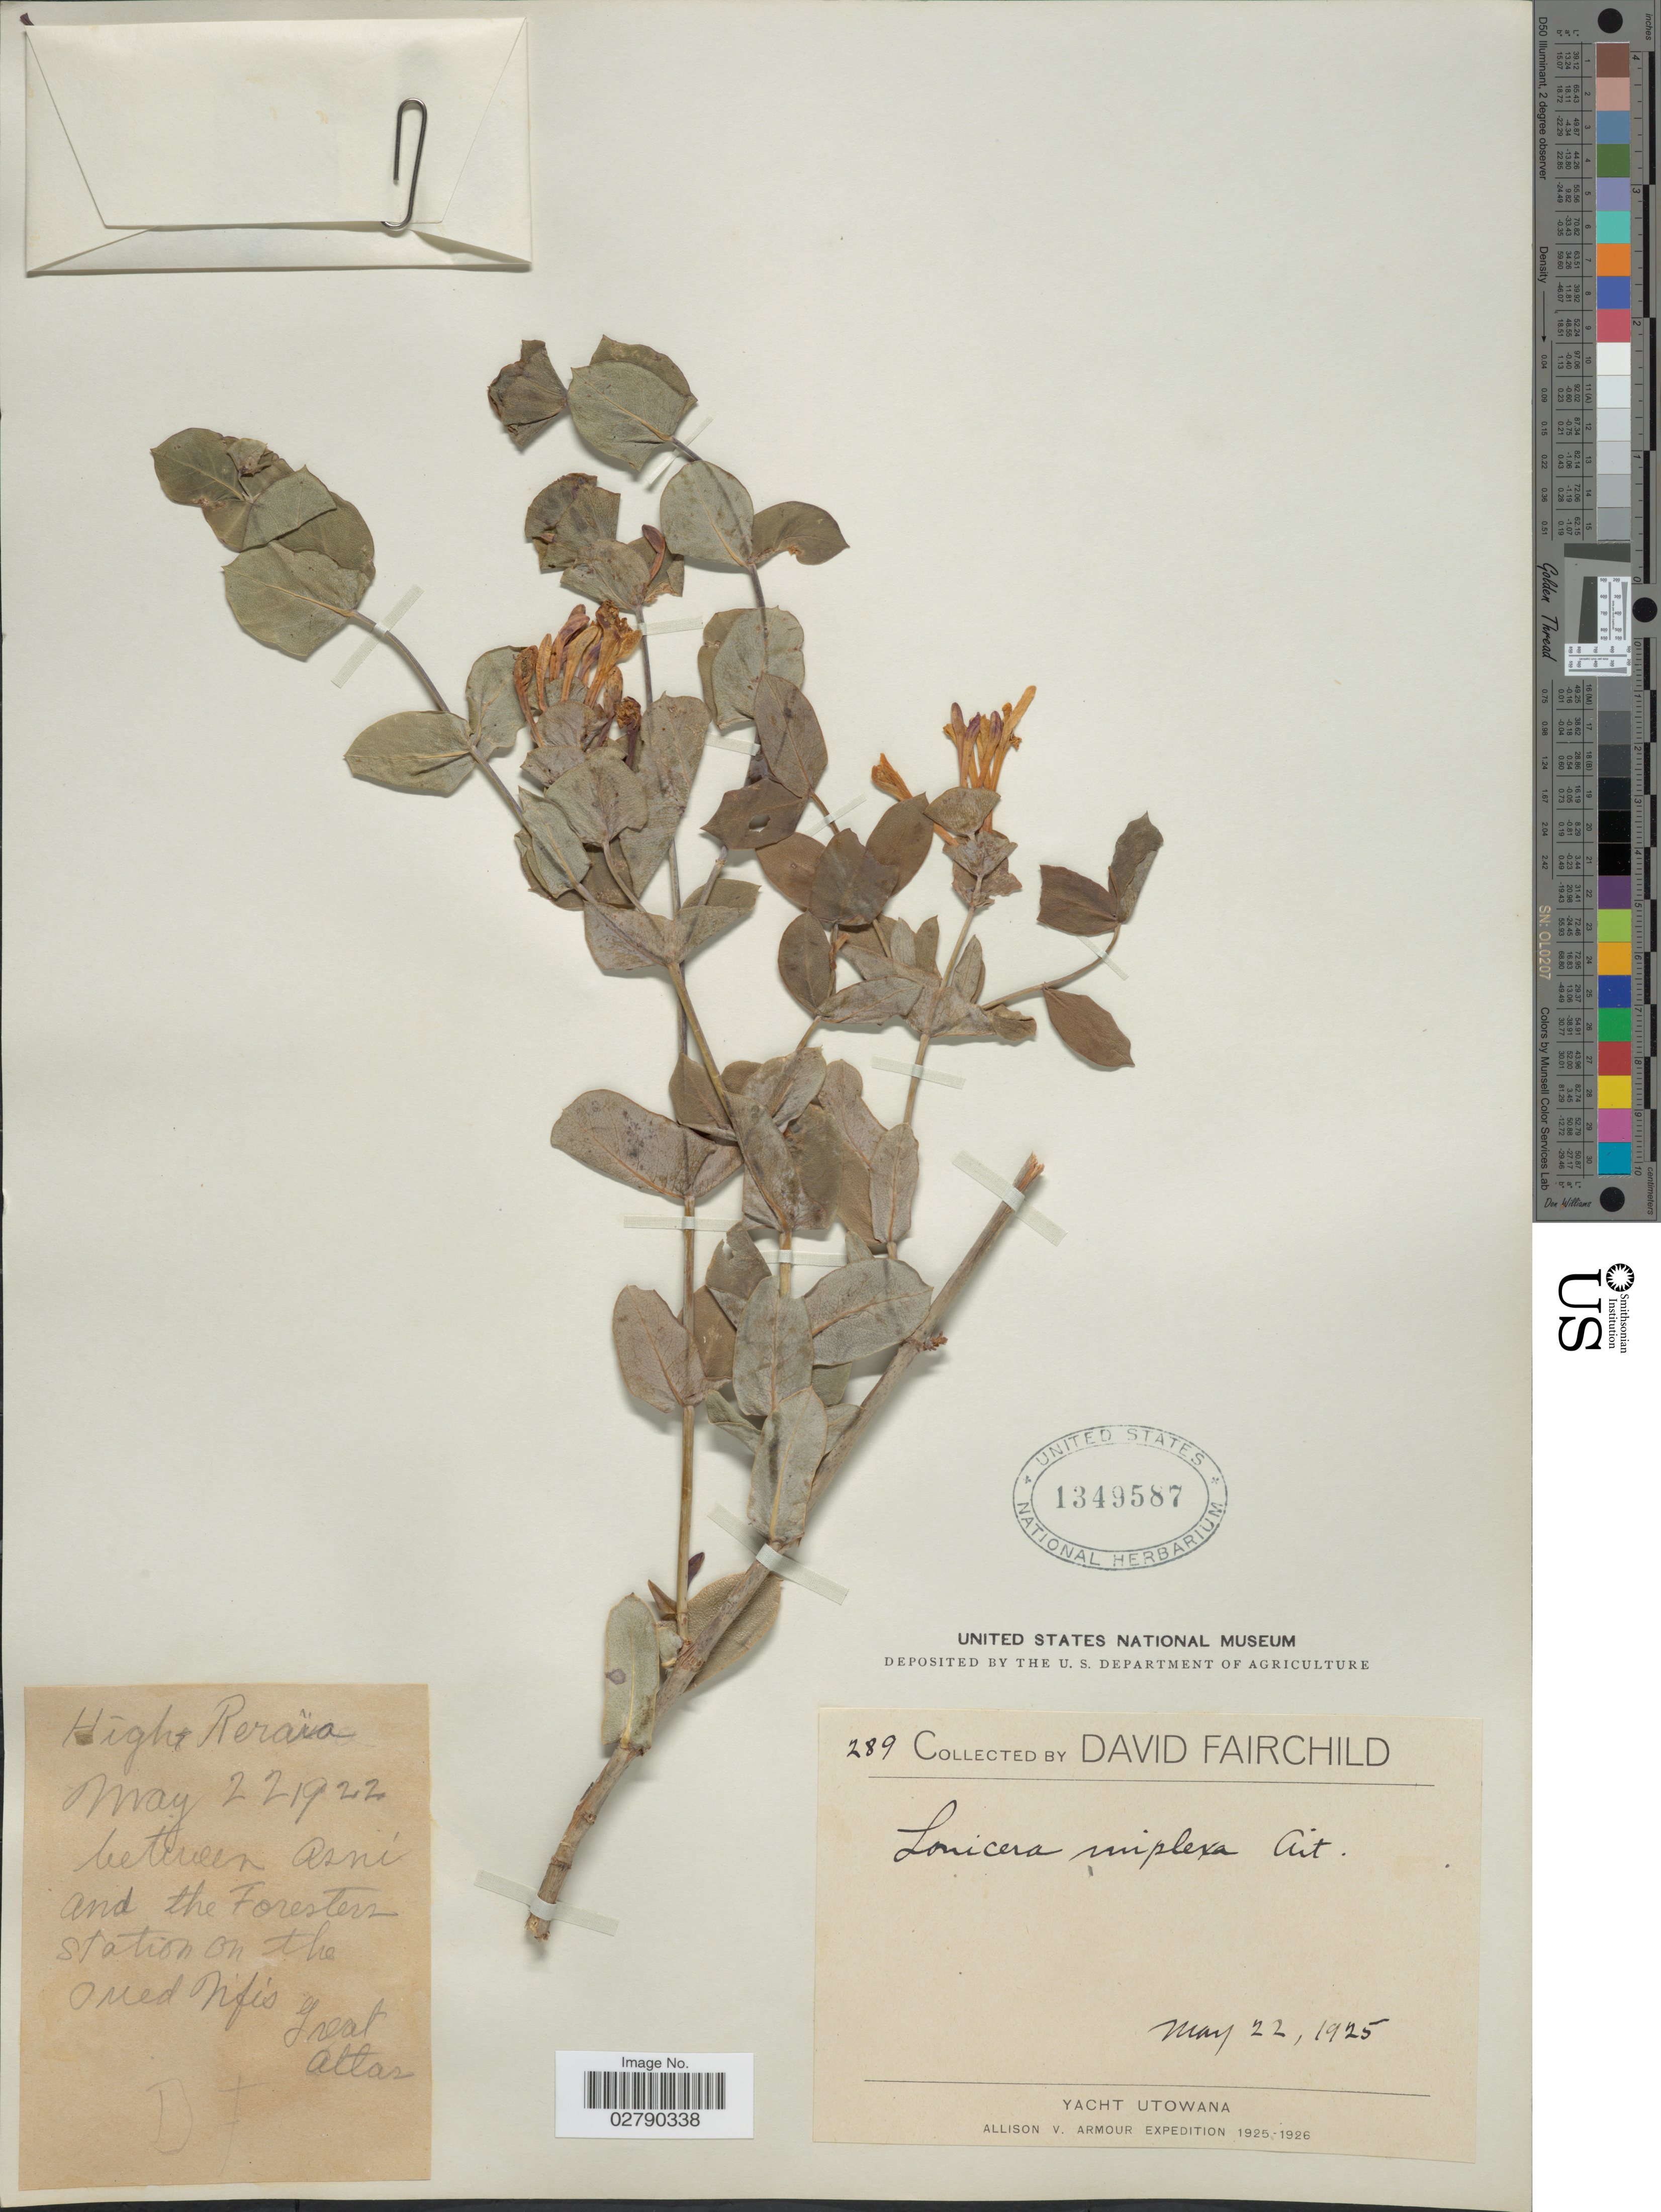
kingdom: Plantae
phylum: Tracheophyta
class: Magnoliopsida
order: Dipsacales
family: Caprifoliaceae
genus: Lonicera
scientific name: Lonicera implexa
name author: Aiton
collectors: D. Fairchild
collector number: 289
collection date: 1925-05-22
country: Morocco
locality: High Reraia. Between Asni and the Foresters station on the Oued Nfis, Great Atlas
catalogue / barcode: US 1349587